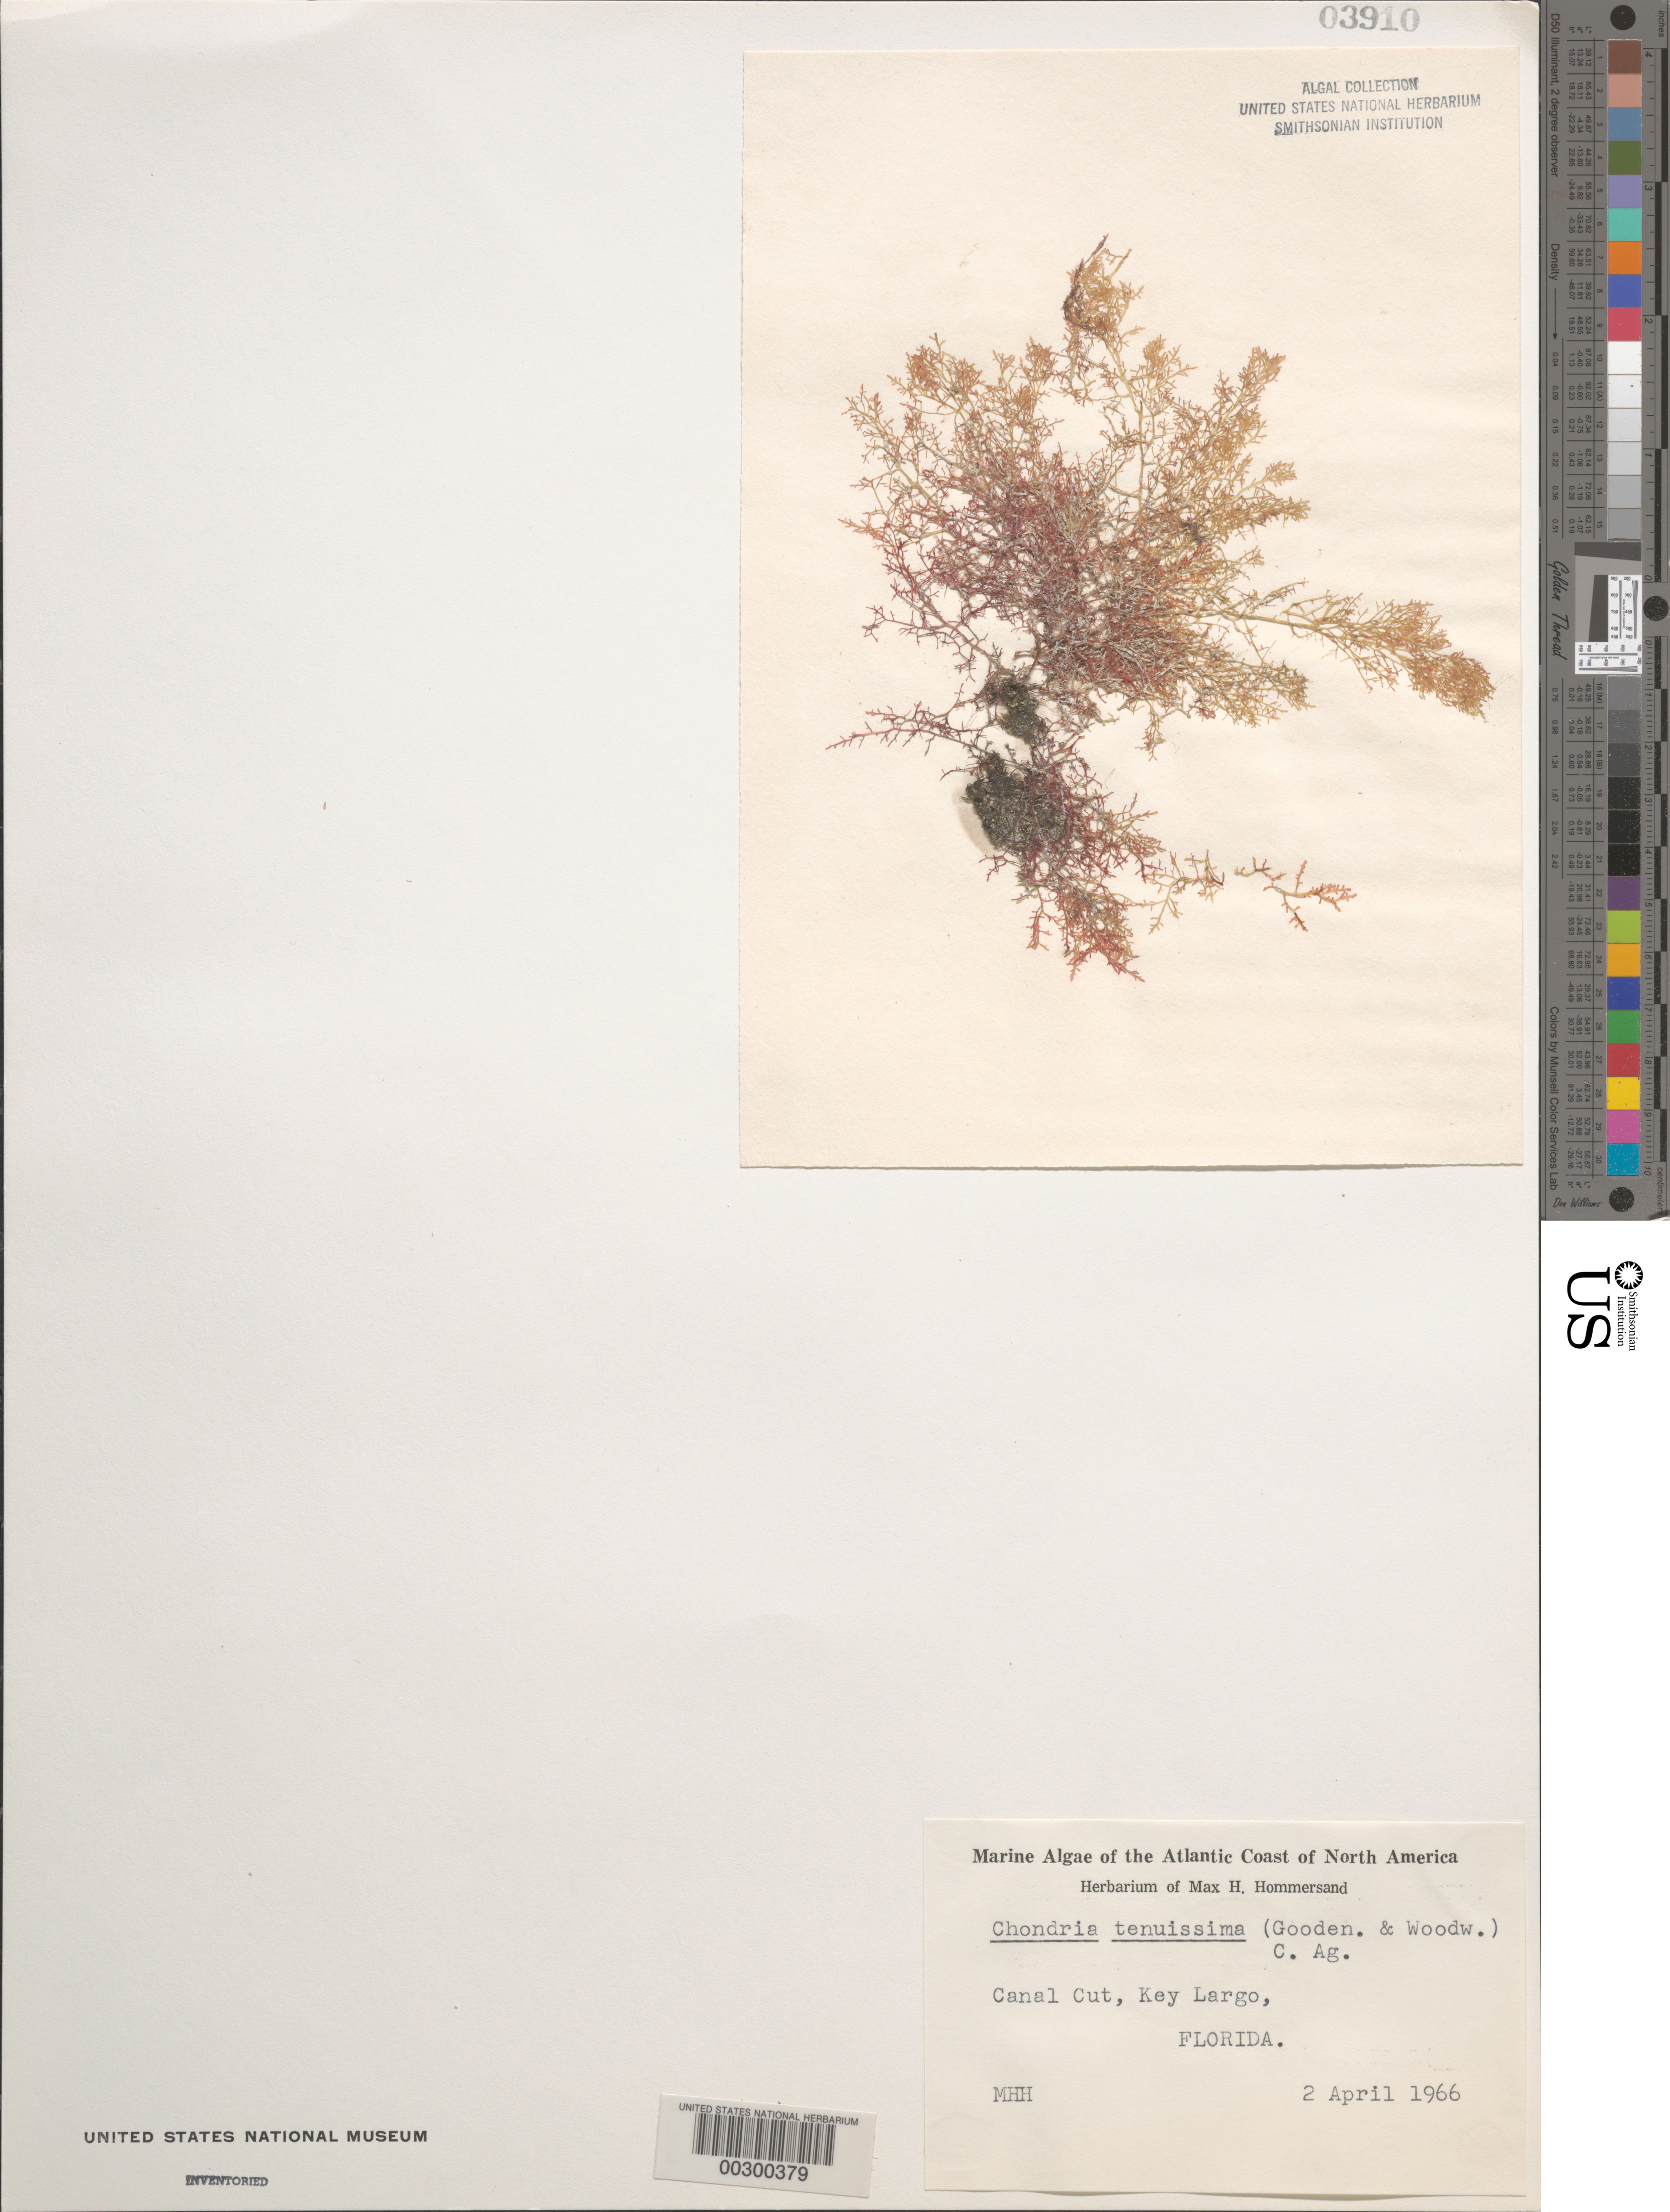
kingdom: Plantae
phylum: Rhodophyta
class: Florideophyceae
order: Ceramiales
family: Rhodomelaceae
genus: Chondria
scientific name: Chondria capillaris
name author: M.J. Wynne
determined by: Algae name updating Project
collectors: M. H. Hommersand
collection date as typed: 02 Apr 1966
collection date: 1966-04-02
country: United States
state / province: Florida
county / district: Monroe County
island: Key Largo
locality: Canal Cut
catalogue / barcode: US 3910